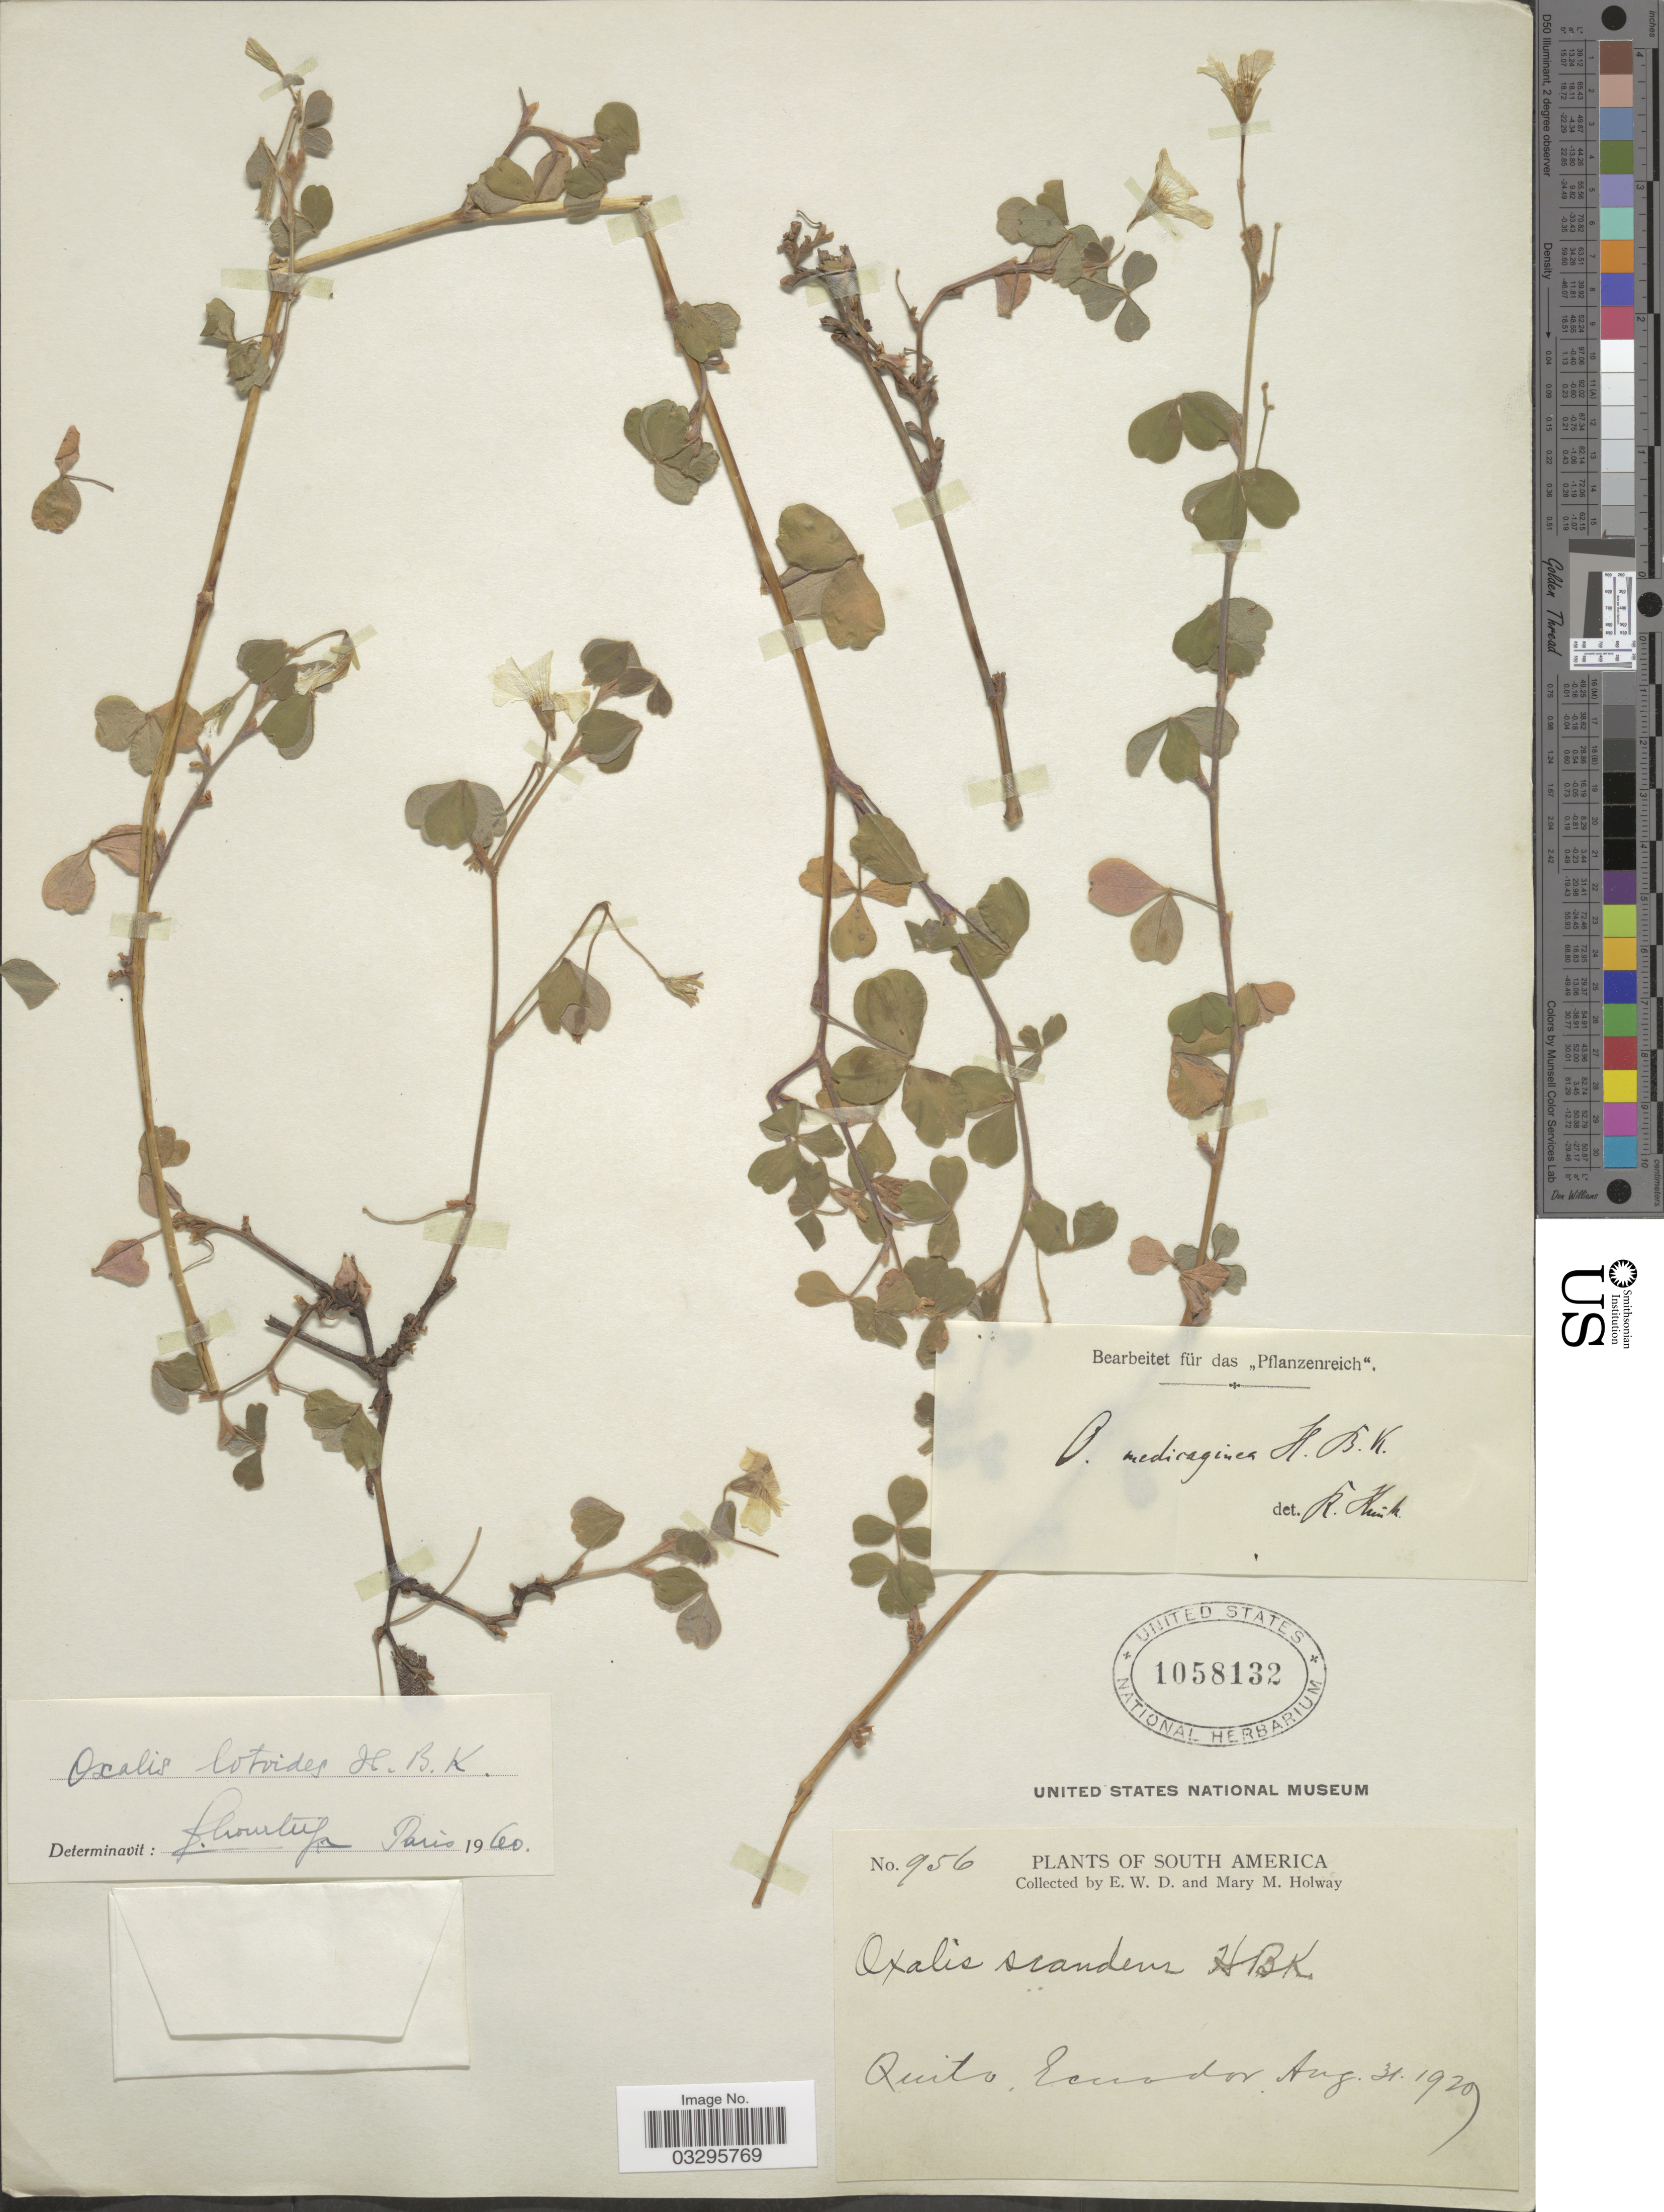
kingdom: Plantae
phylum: Tracheophyta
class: Magnoliopsida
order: Oxalidales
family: Oxalidaceae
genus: Oxalis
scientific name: Oxalis lotoides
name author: Kunth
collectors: E. W. D. Holway & M. M. Holway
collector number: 956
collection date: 1929-08-31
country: Ecuador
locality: Quito.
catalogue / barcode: US 1058132